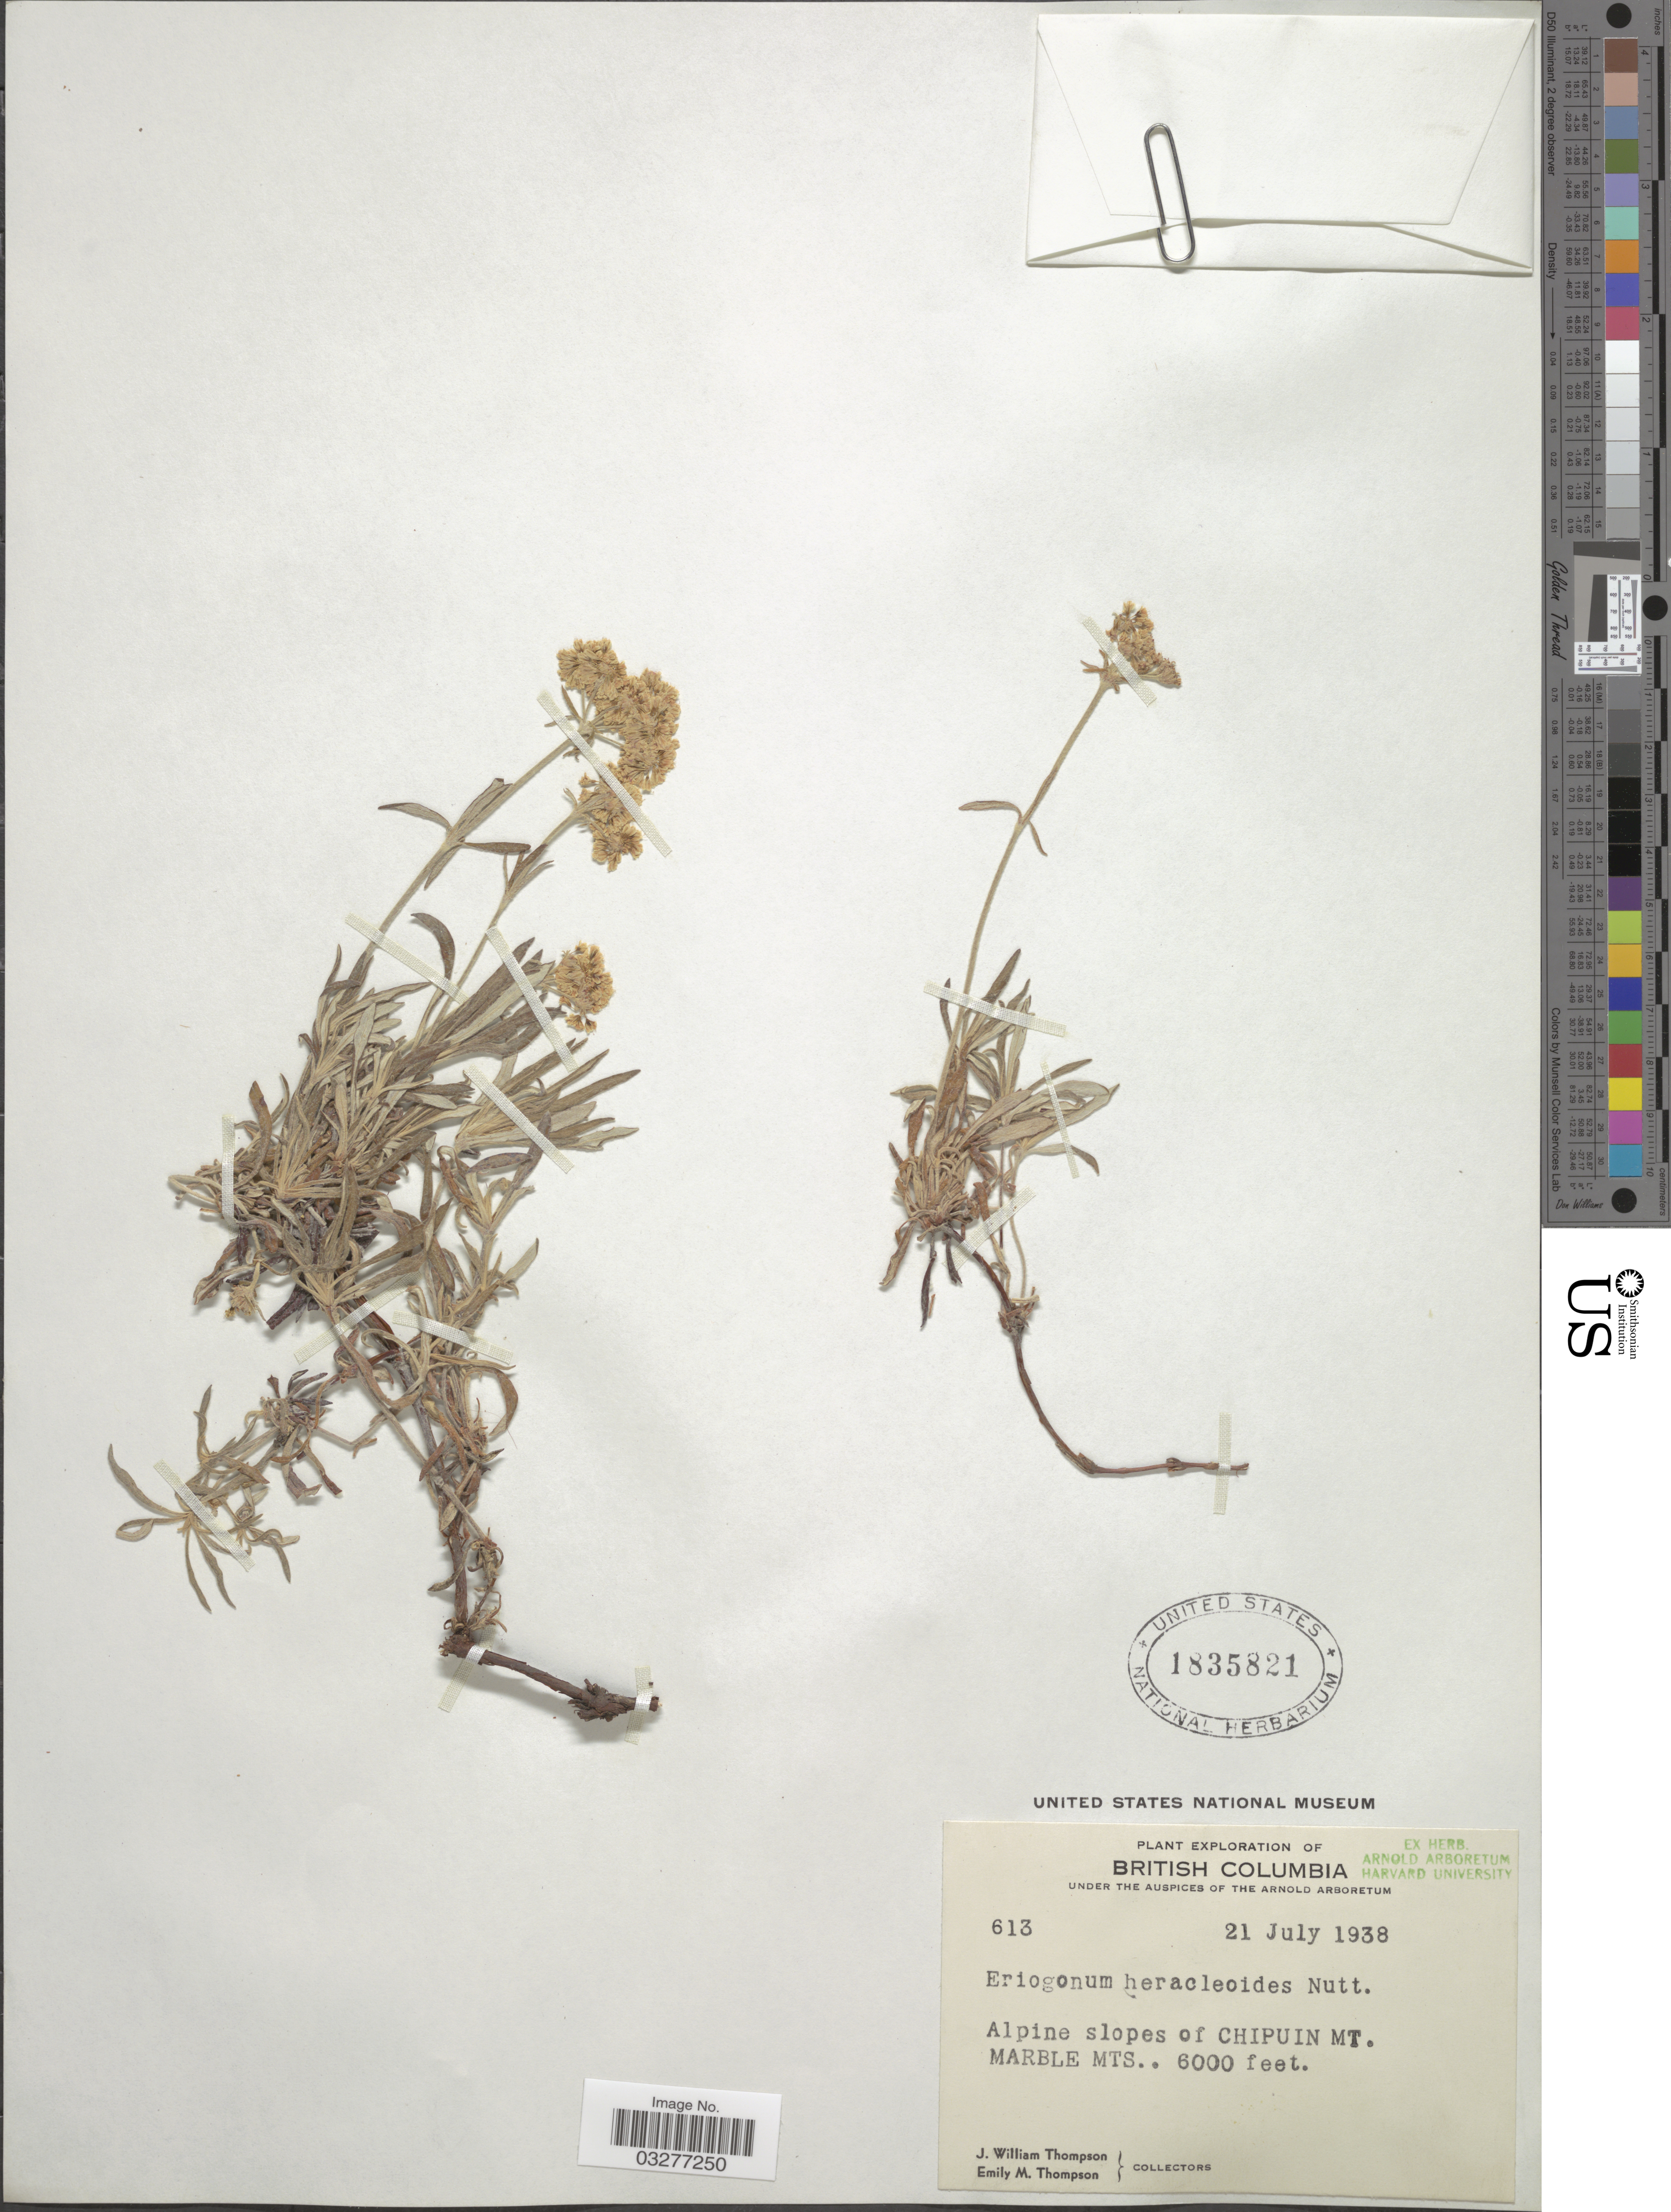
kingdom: Plantae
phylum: Tracheophyta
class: Magnoliopsida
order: Caryophyllales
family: Polygonaceae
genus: Eriogonum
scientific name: Eriogonum heracleoides var. angustifolium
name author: (Nutt.) Torr. & A. Gray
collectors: J. W. Thompson & E. M. Thompson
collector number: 613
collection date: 1938-07-21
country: Canada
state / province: British Columbia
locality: Alpine slopes of Chipuin Mt. Marble Mts.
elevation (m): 1829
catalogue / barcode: US 1835821